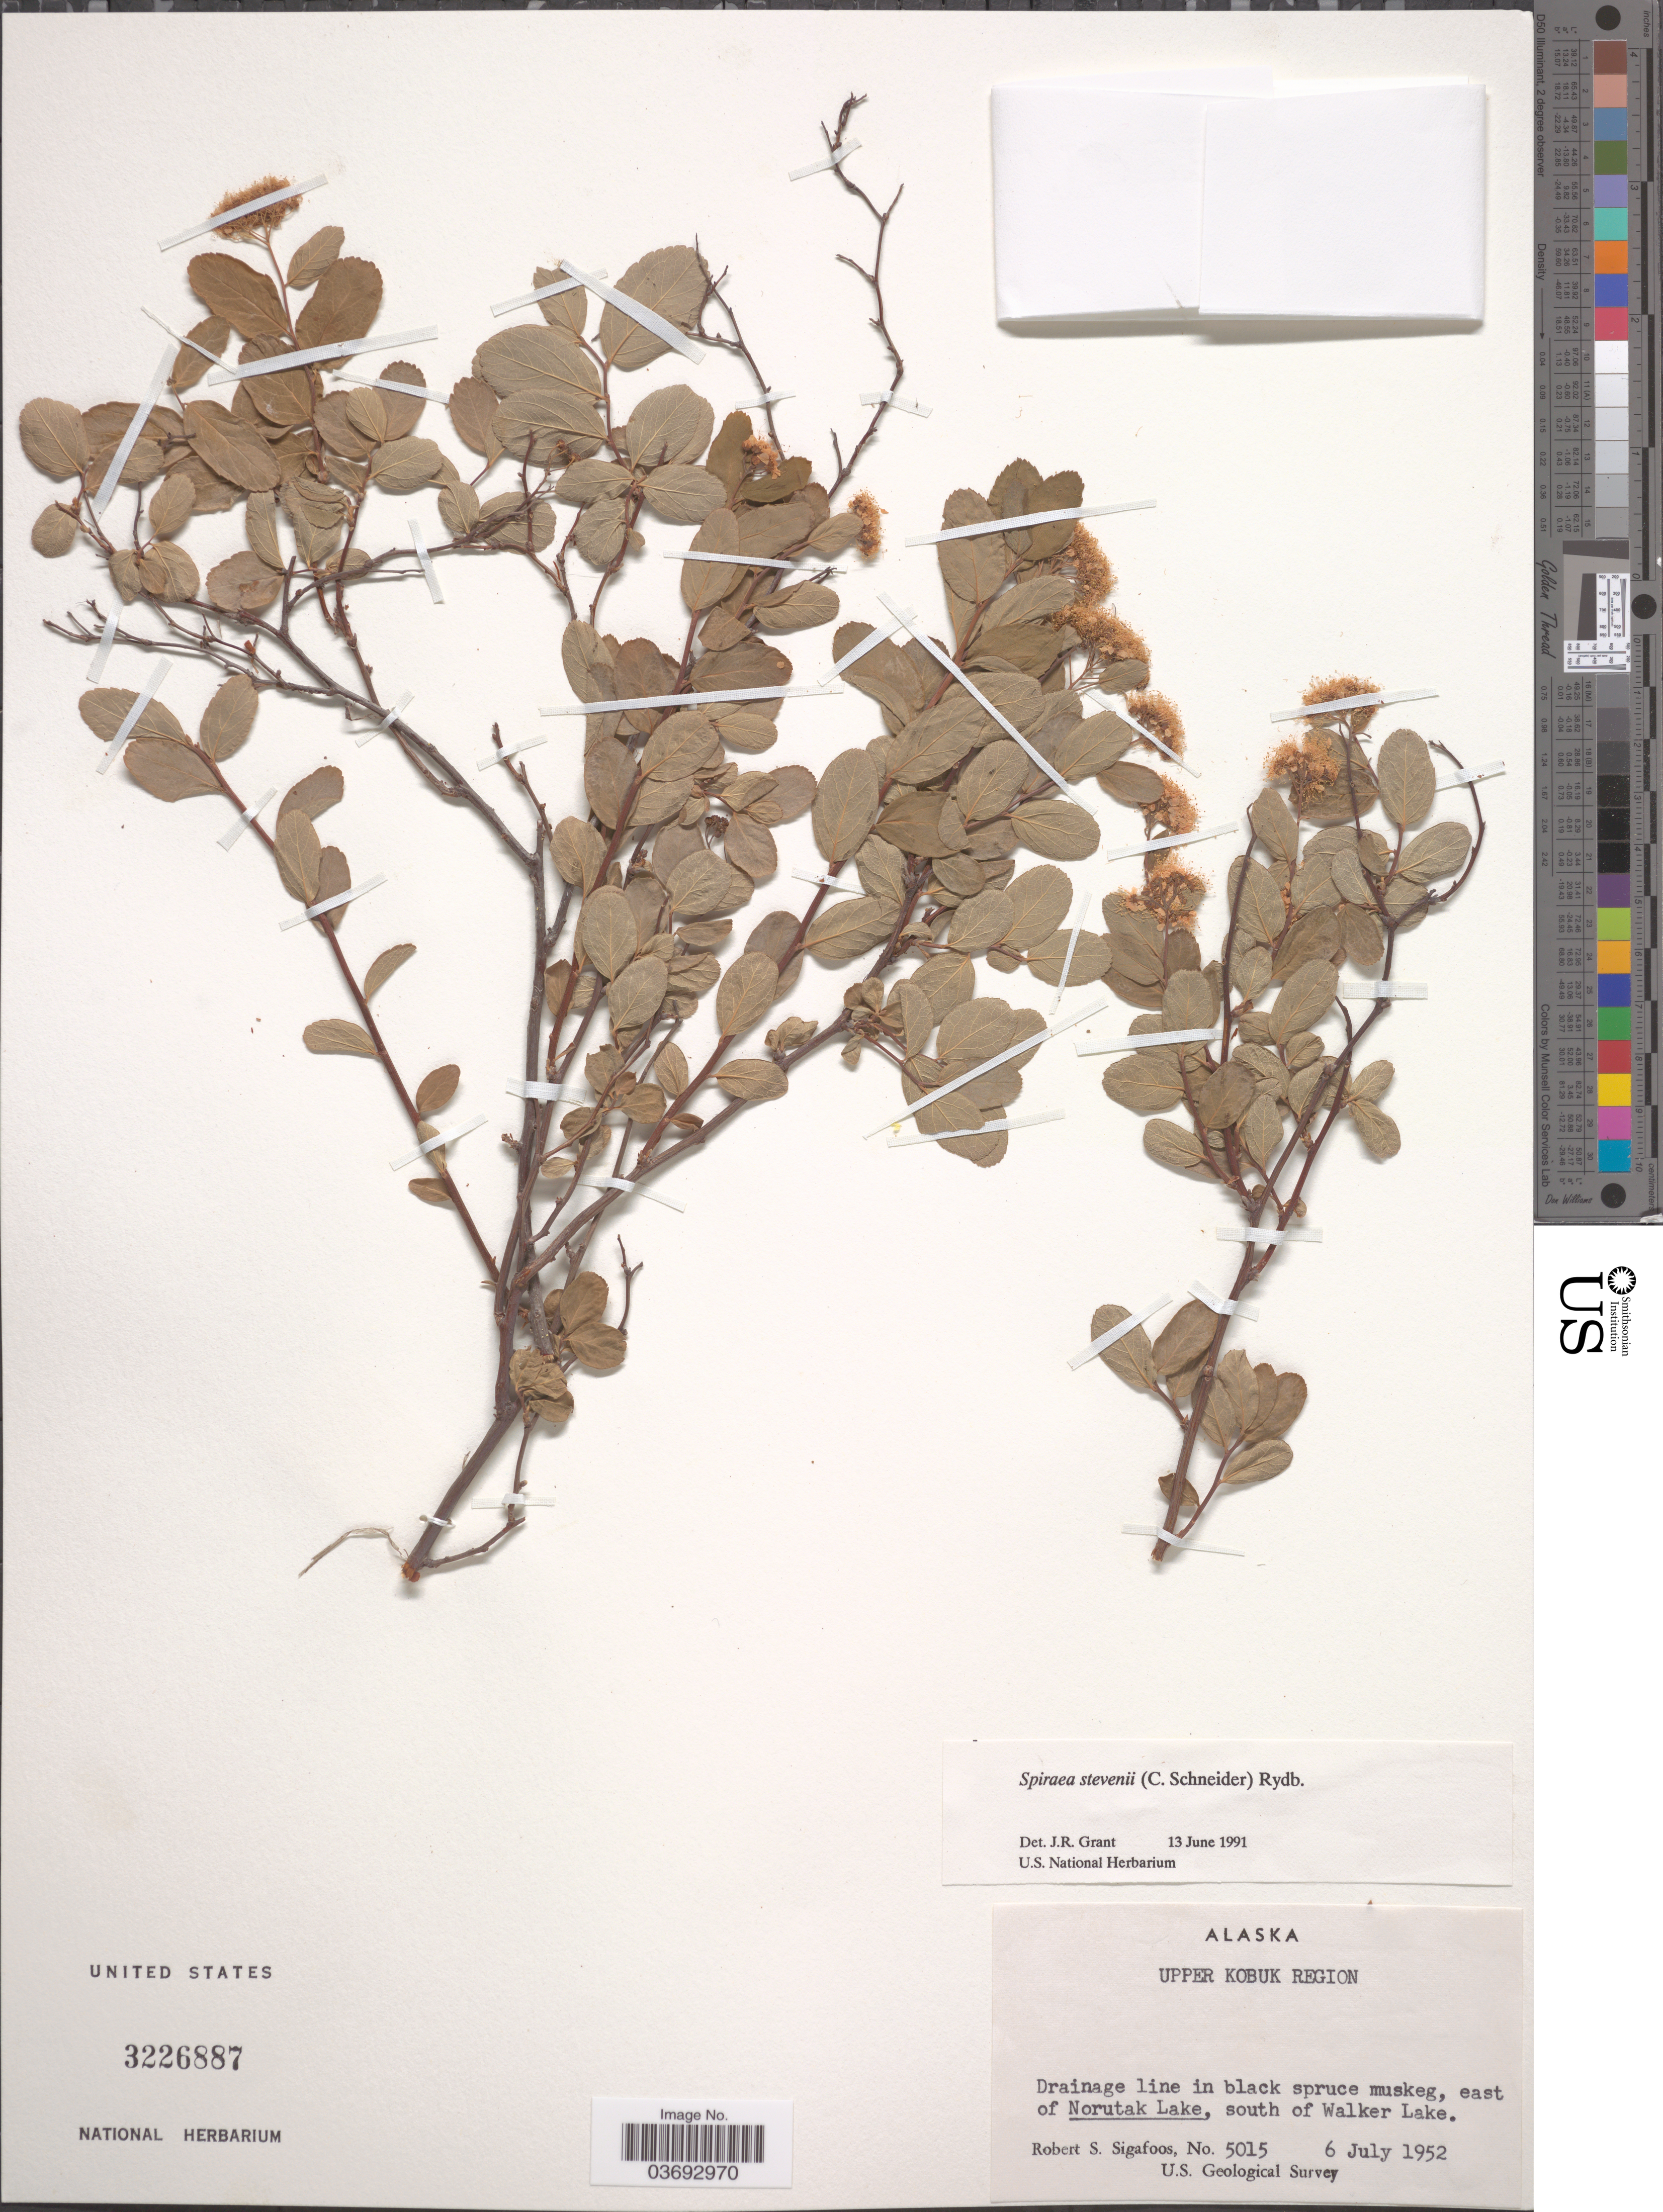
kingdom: Plantae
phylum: Tracheophyta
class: Magnoliopsida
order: Rosales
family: Rosaceae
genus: Spiraea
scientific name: Spiraea stevenii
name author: (C.K. Schneid.) Rydb.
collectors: R. Sigafoos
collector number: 5015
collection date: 1952-07-06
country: United States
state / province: Alaska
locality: Upper Kobuk Region. Drainage line in black spruce muskeg, east of Norutak Lake, south of Walker Lake.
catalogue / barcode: US 3226887